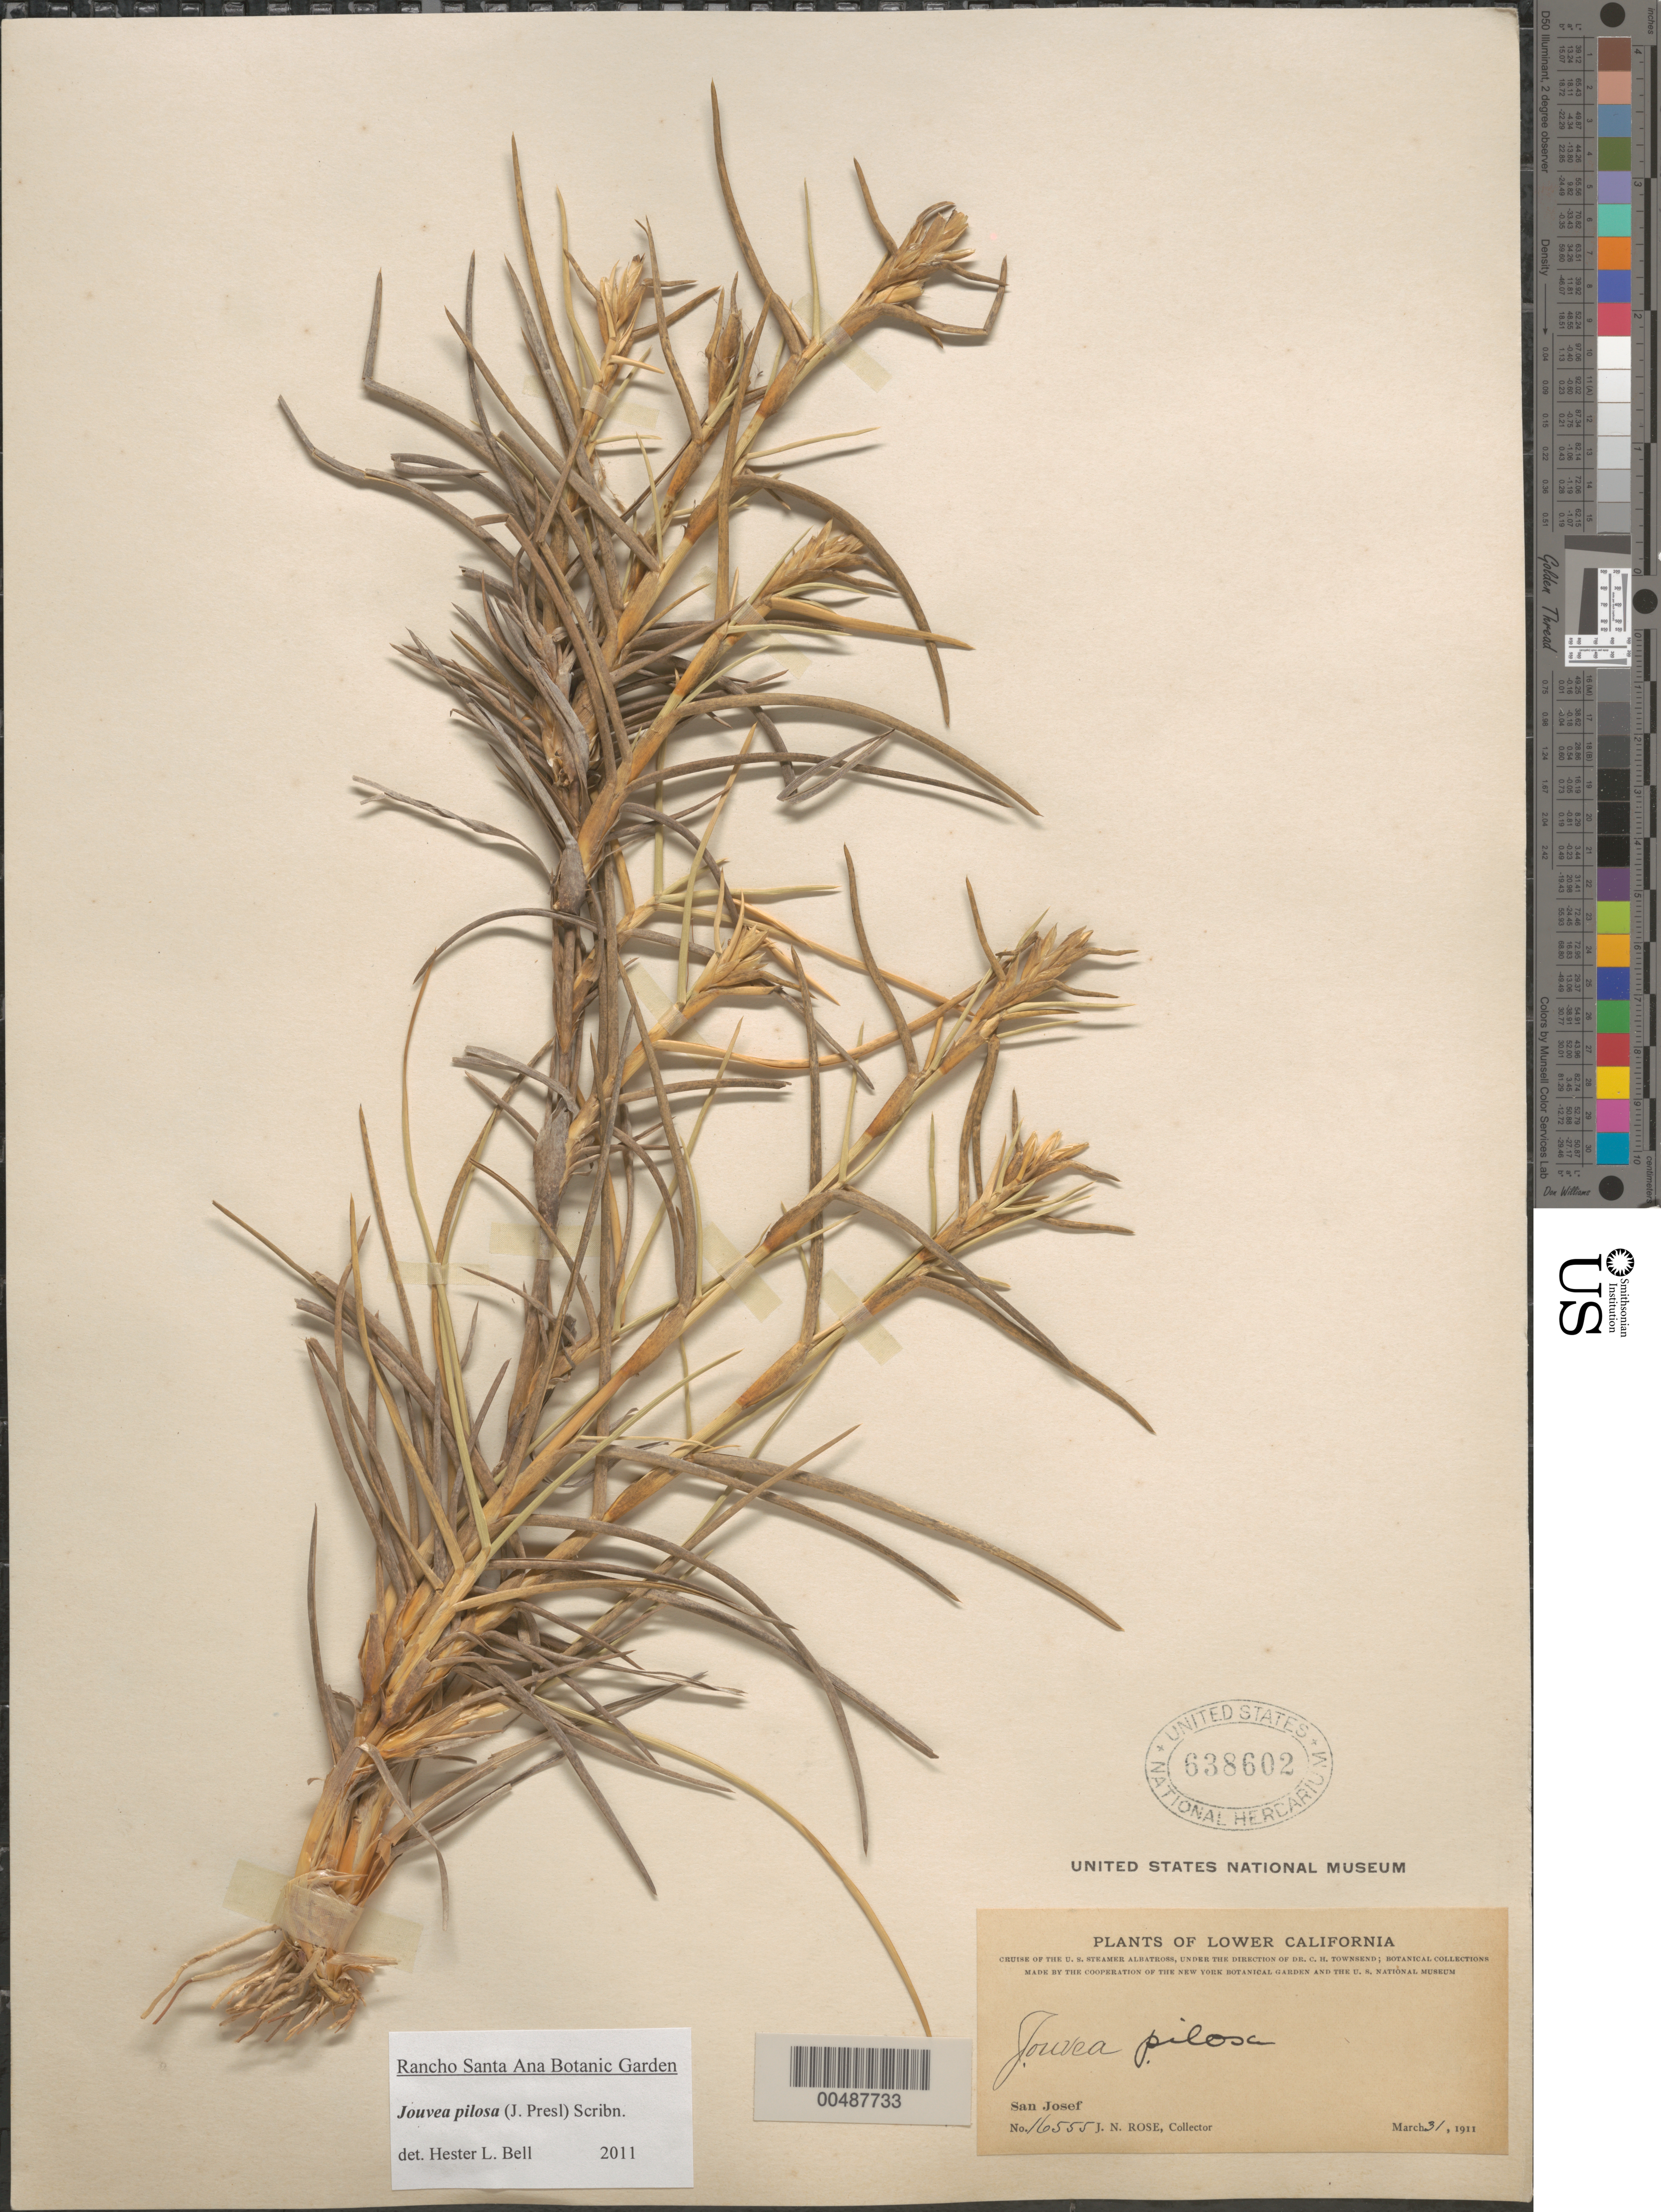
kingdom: Plantae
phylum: Tracheophyta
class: Liliopsida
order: Poales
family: Poaceae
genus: Jouvea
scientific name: Jouvea pilosa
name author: (J. Presl) Scribn.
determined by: Bell, H. L.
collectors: J. N. Rose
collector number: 16555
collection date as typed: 31 Mar 1911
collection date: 1911-03-31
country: Mexico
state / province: Baja California Sur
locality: San Josef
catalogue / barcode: US 638602